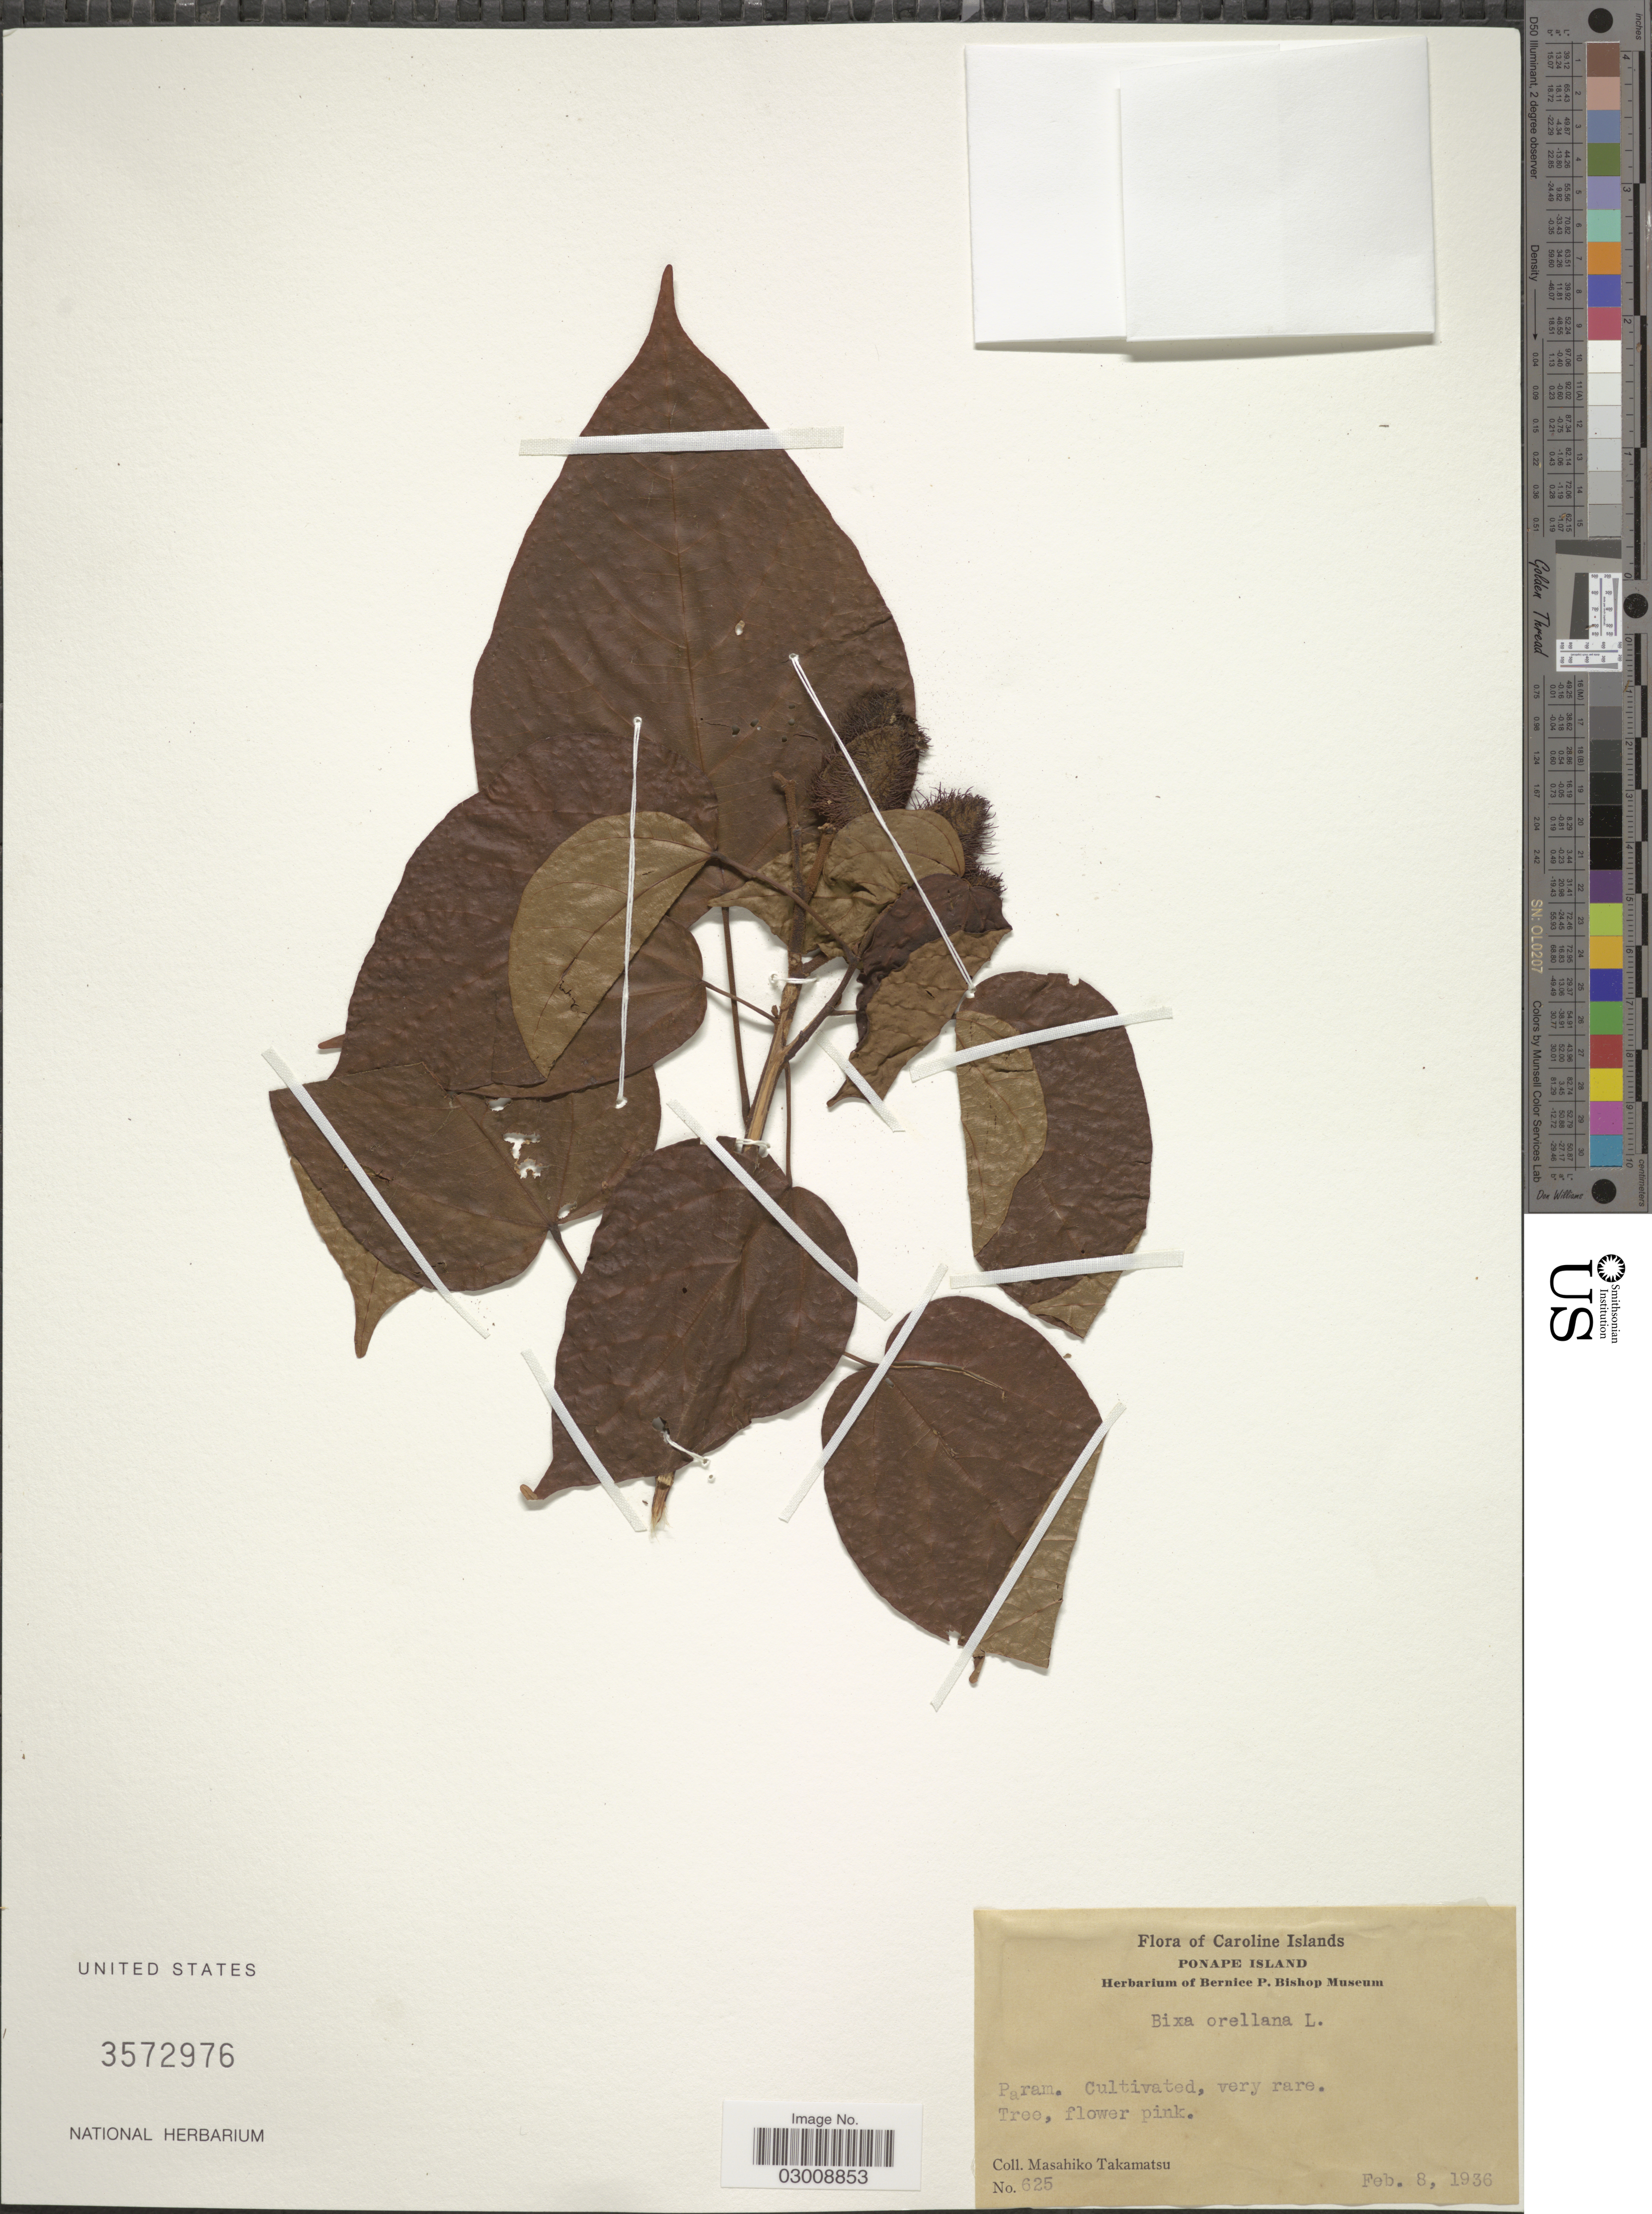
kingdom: Plantae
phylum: Tracheophyta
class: Magnoliopsida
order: Malvales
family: Bixaceae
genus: Bixa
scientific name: Bixa orellana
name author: L.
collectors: M. Takamatsu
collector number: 625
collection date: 1936-02-08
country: Micronesia, Federated States of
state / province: Pohnpei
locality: Caroline Islands. Ponape Island. Param.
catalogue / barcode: US 3572976